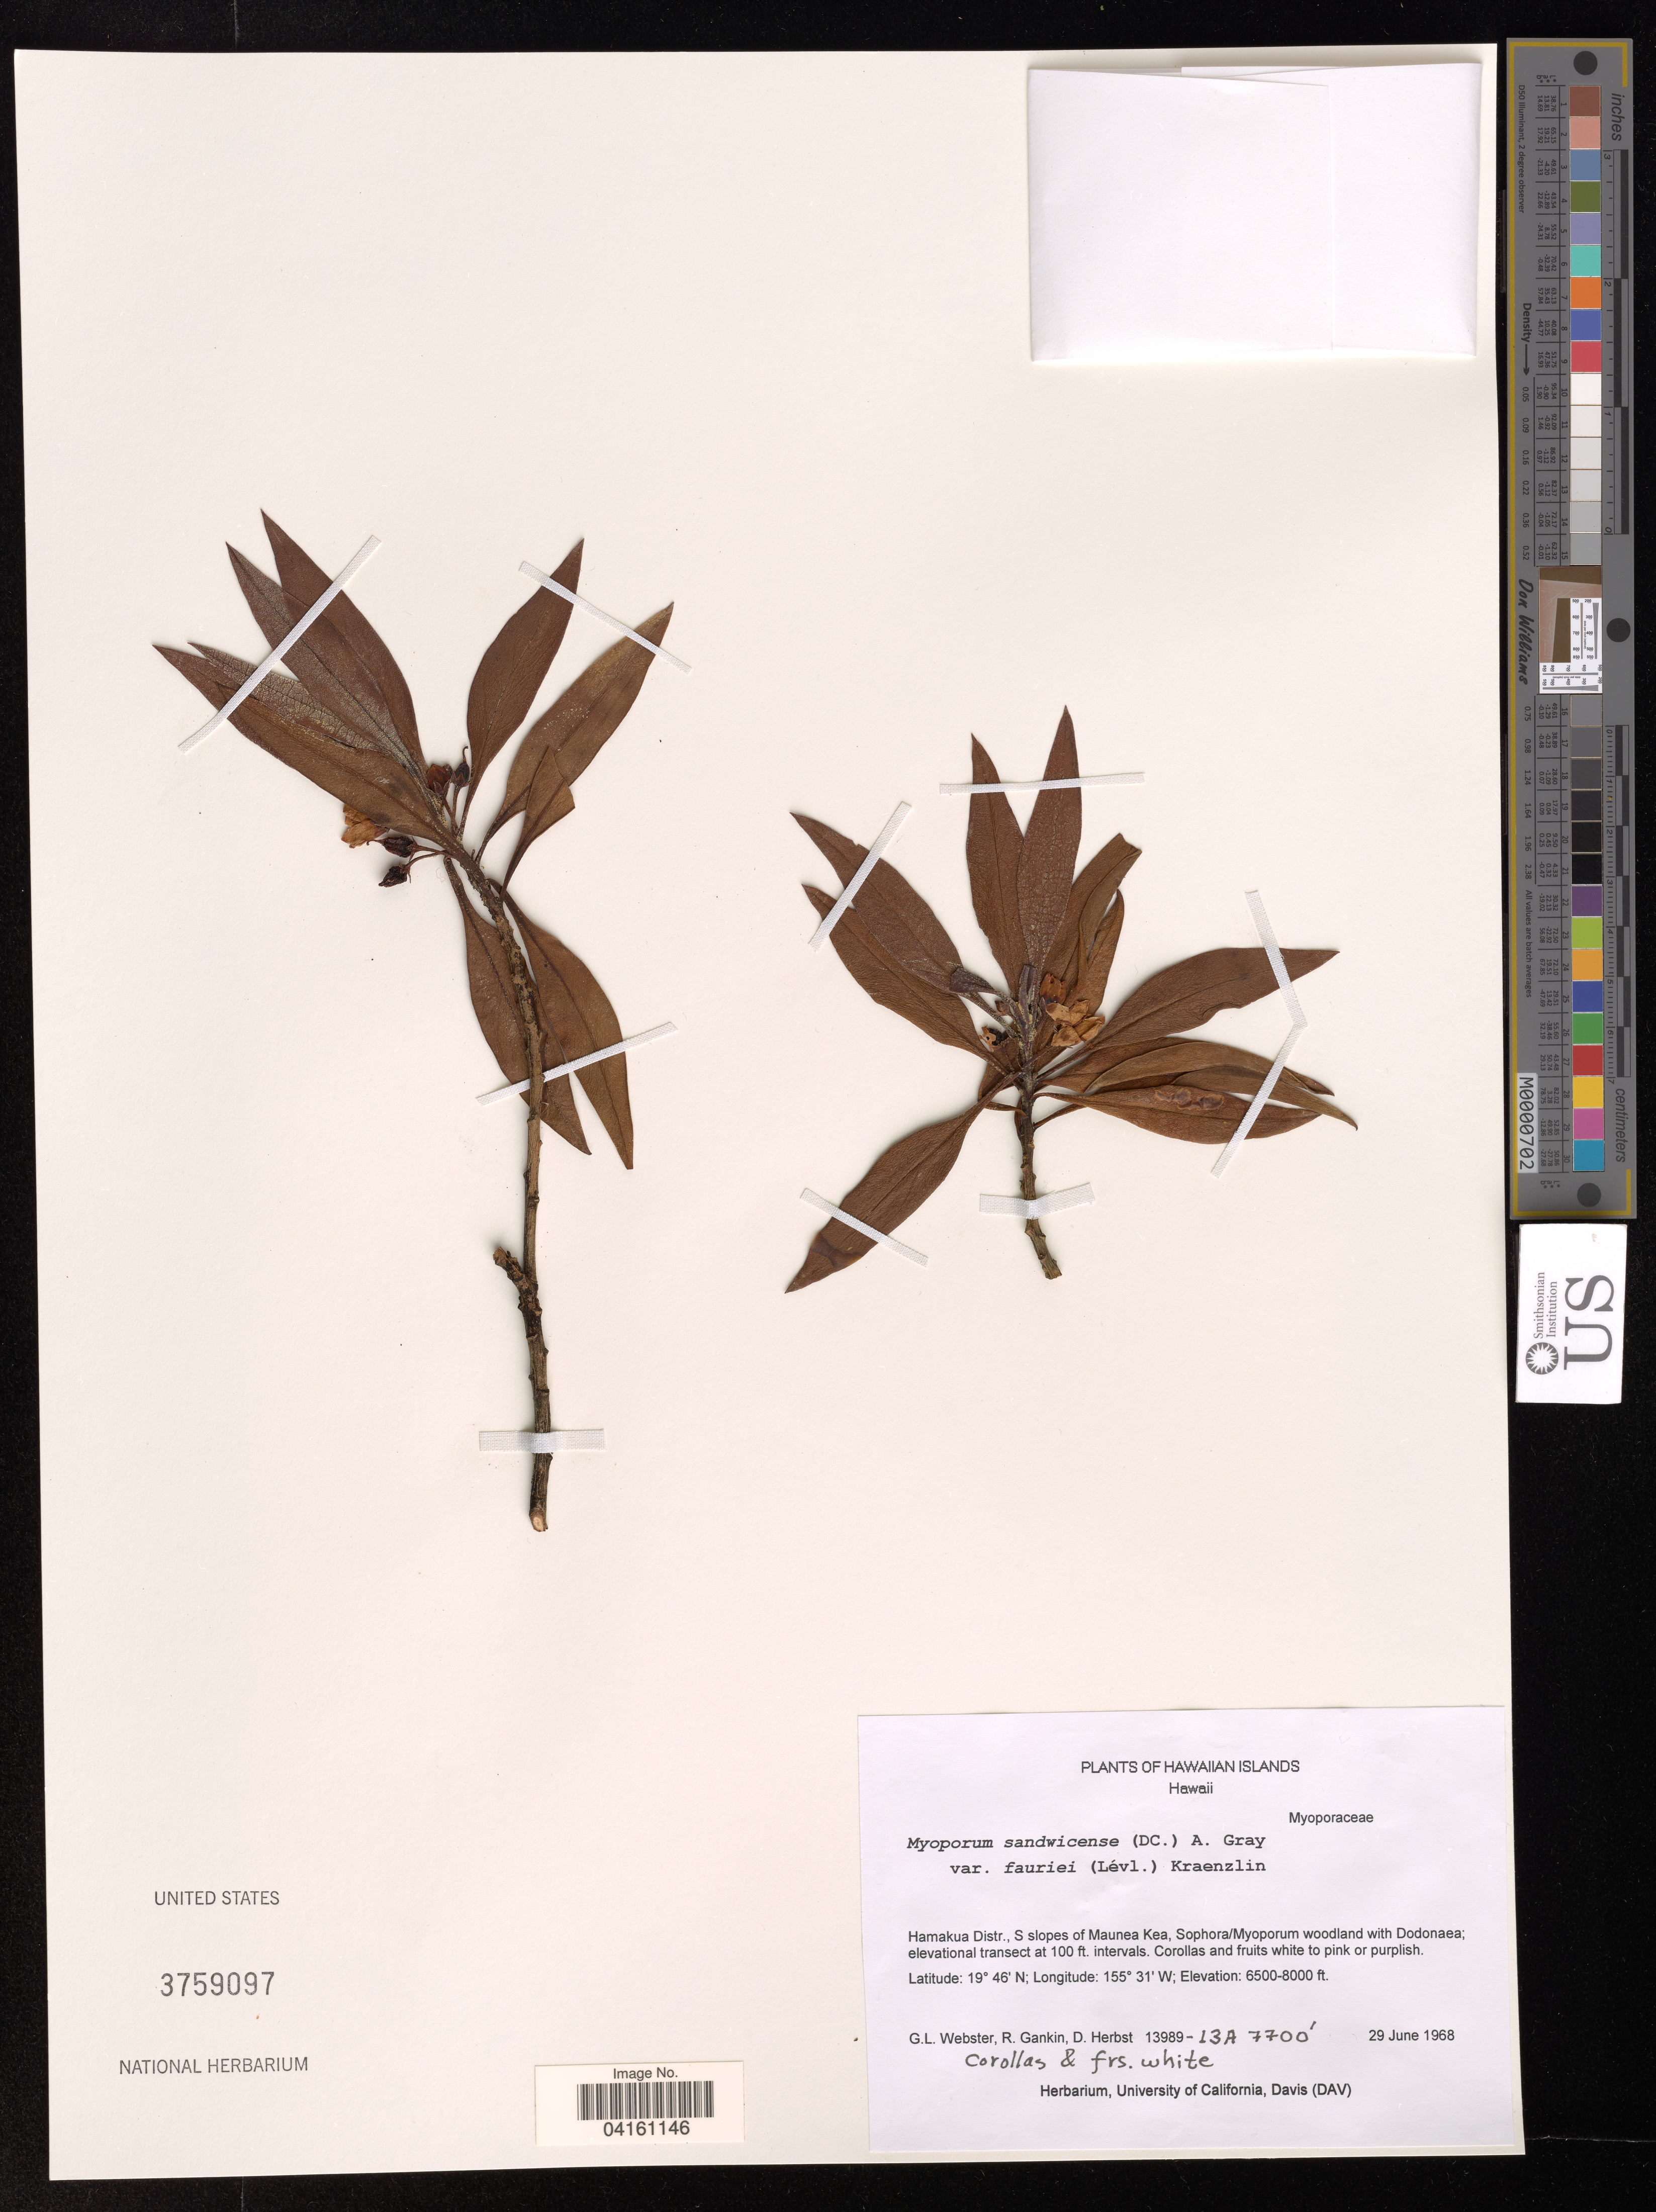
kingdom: Plantae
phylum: Tracheophyta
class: Magnoliopsida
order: Lamiales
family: Scrophulariaceae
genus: Myoporum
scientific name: Myoporum sandwicense subsp. sandwicense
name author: A. Gray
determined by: Wagner, W. L., (BOT), Smithsonian Institution - National Museum of Natural History (UNITED STATES)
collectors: G. L. Webster, R. Gankin & D. Herbst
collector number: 13989-L3A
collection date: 1968-06-29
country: United States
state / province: Hawaii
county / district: Hawaii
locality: Hawaiian Islands. Hamakua Distr., S slopes of Maunea Kea. Elevational transect at 100 ft. intervals.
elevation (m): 1981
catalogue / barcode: US 3759097